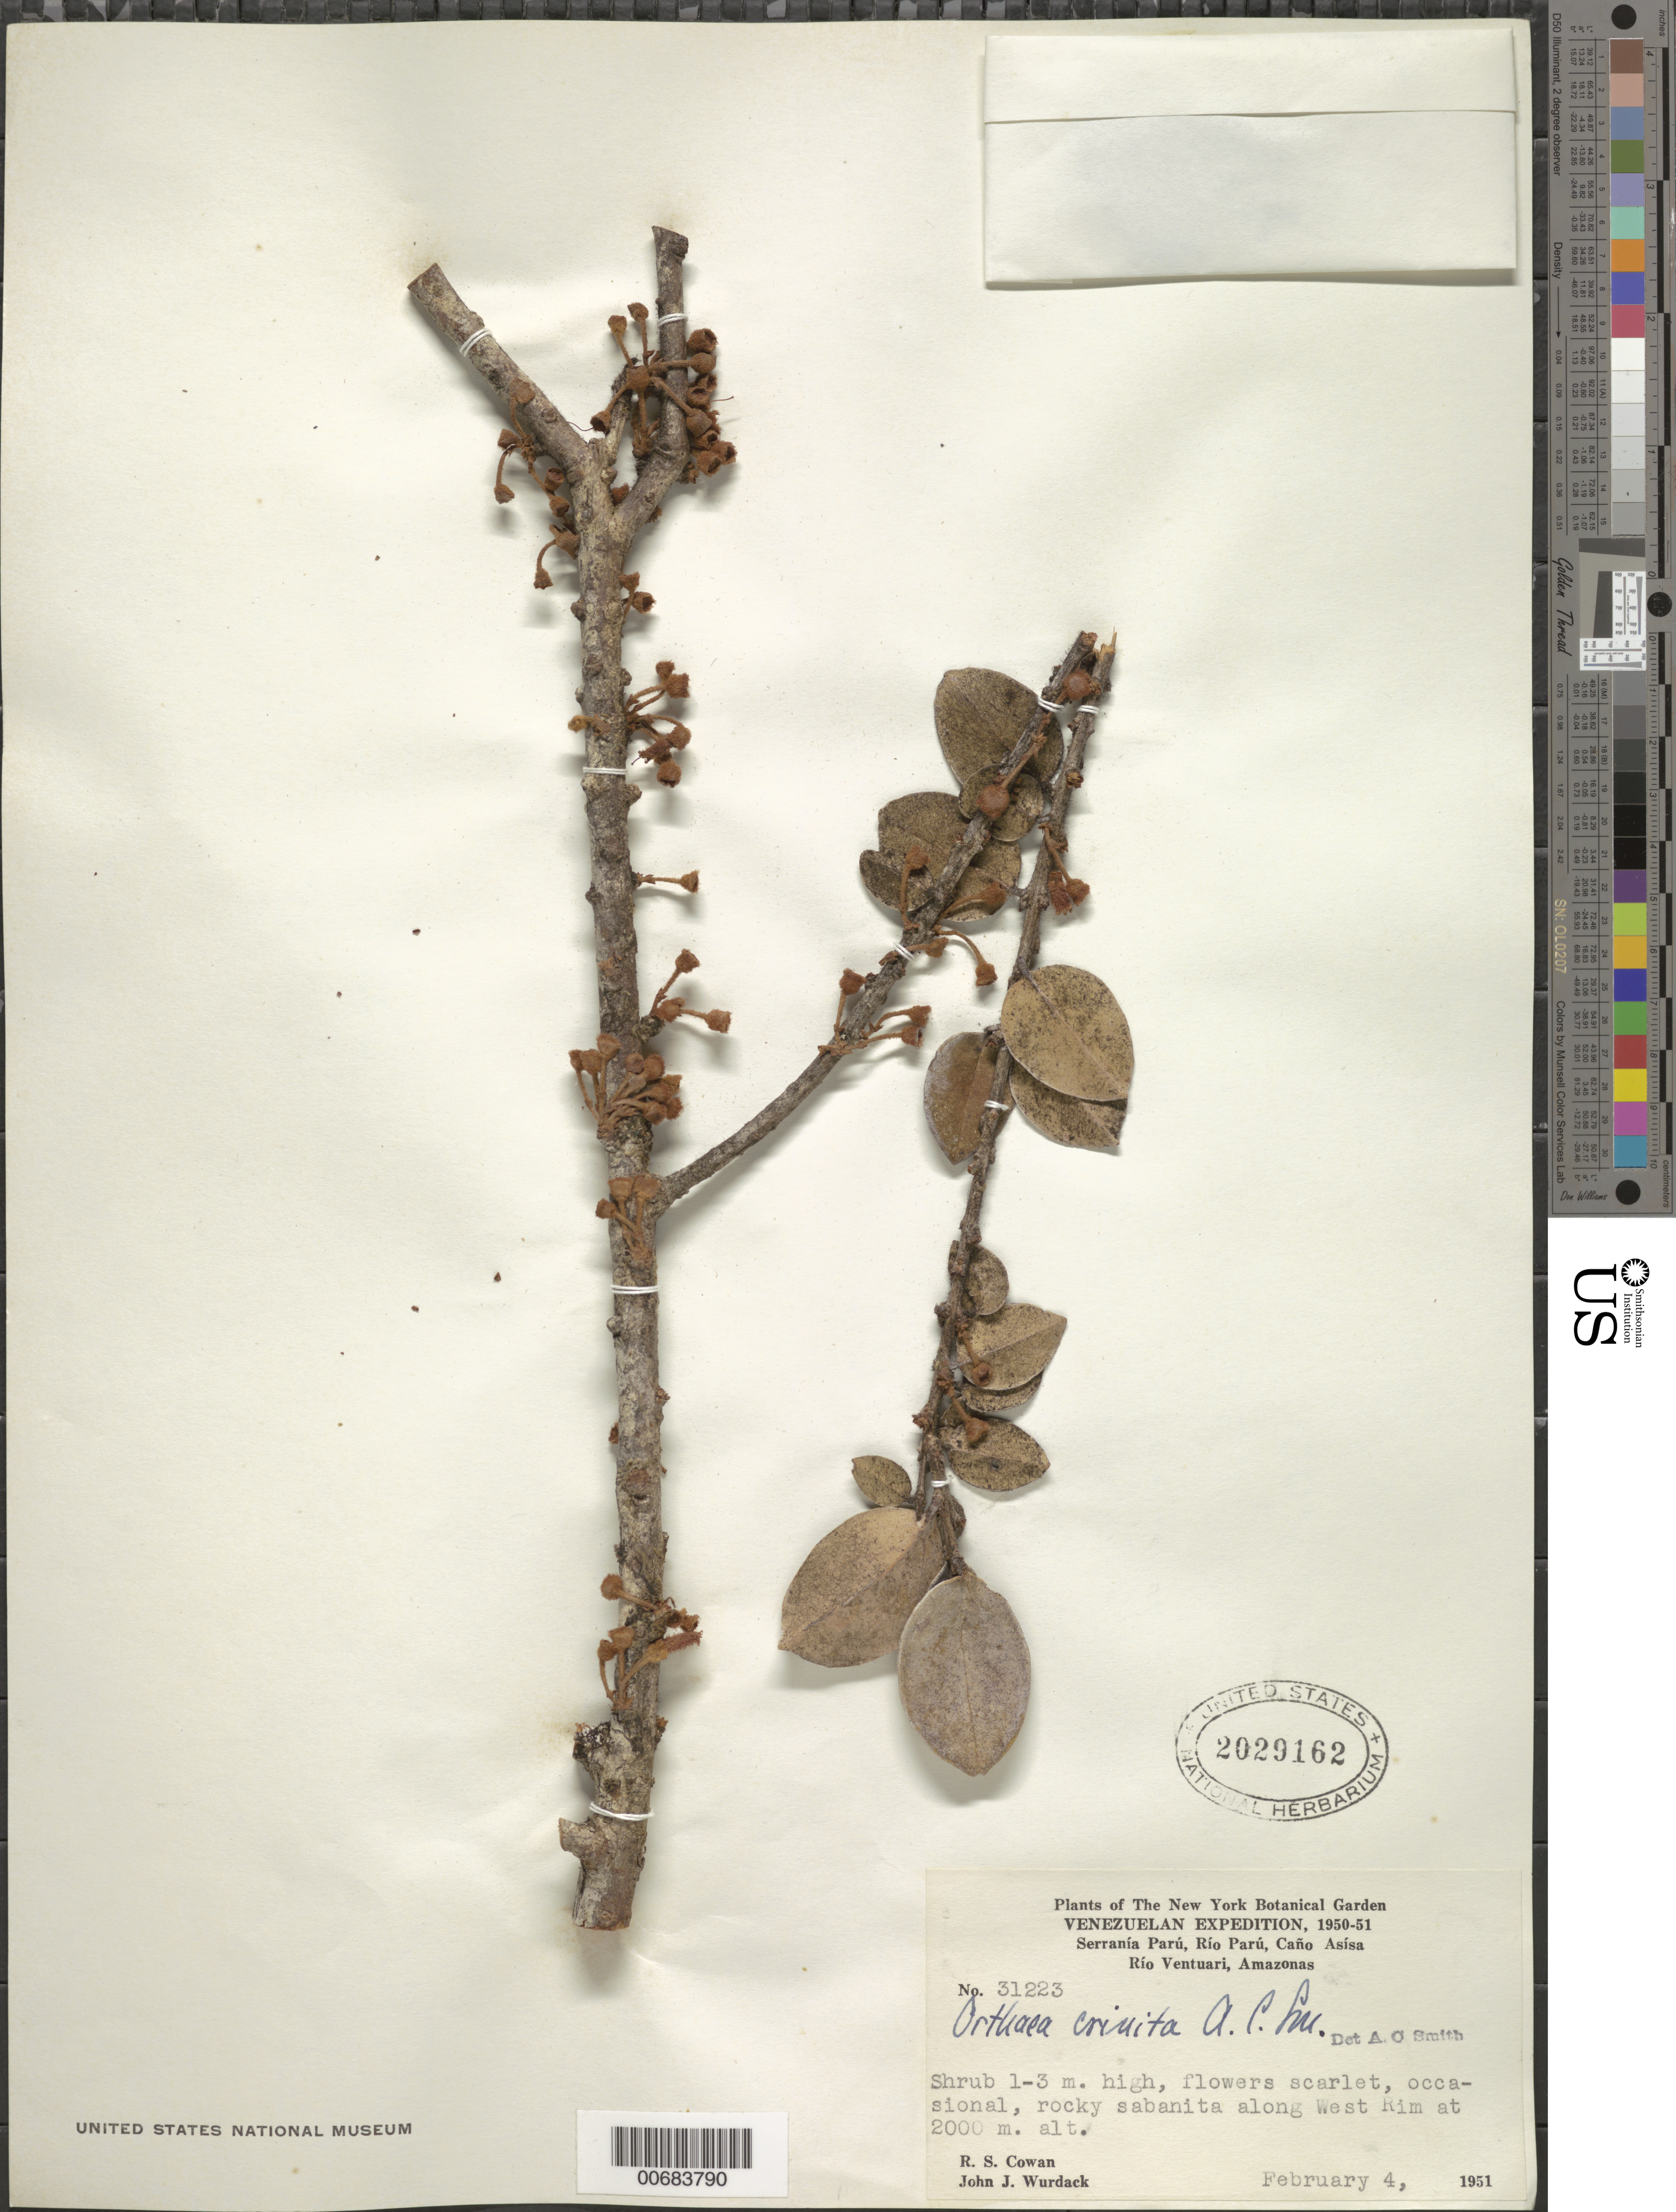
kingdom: Plantae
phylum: Tracheophyta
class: Magnoliopsida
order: Ericales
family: Ericaceae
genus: Orthaea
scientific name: Orthaea crinita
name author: A.C. Sm.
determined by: Smith, A. C.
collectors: R. S. Cowan & J. J. Wurdack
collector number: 31223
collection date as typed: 4-Feb-51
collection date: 1951-02-04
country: Venezuela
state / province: Amazonas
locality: Serranía Parú, along West Rim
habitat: Rocky sabanita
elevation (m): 2000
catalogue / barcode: US 2029162